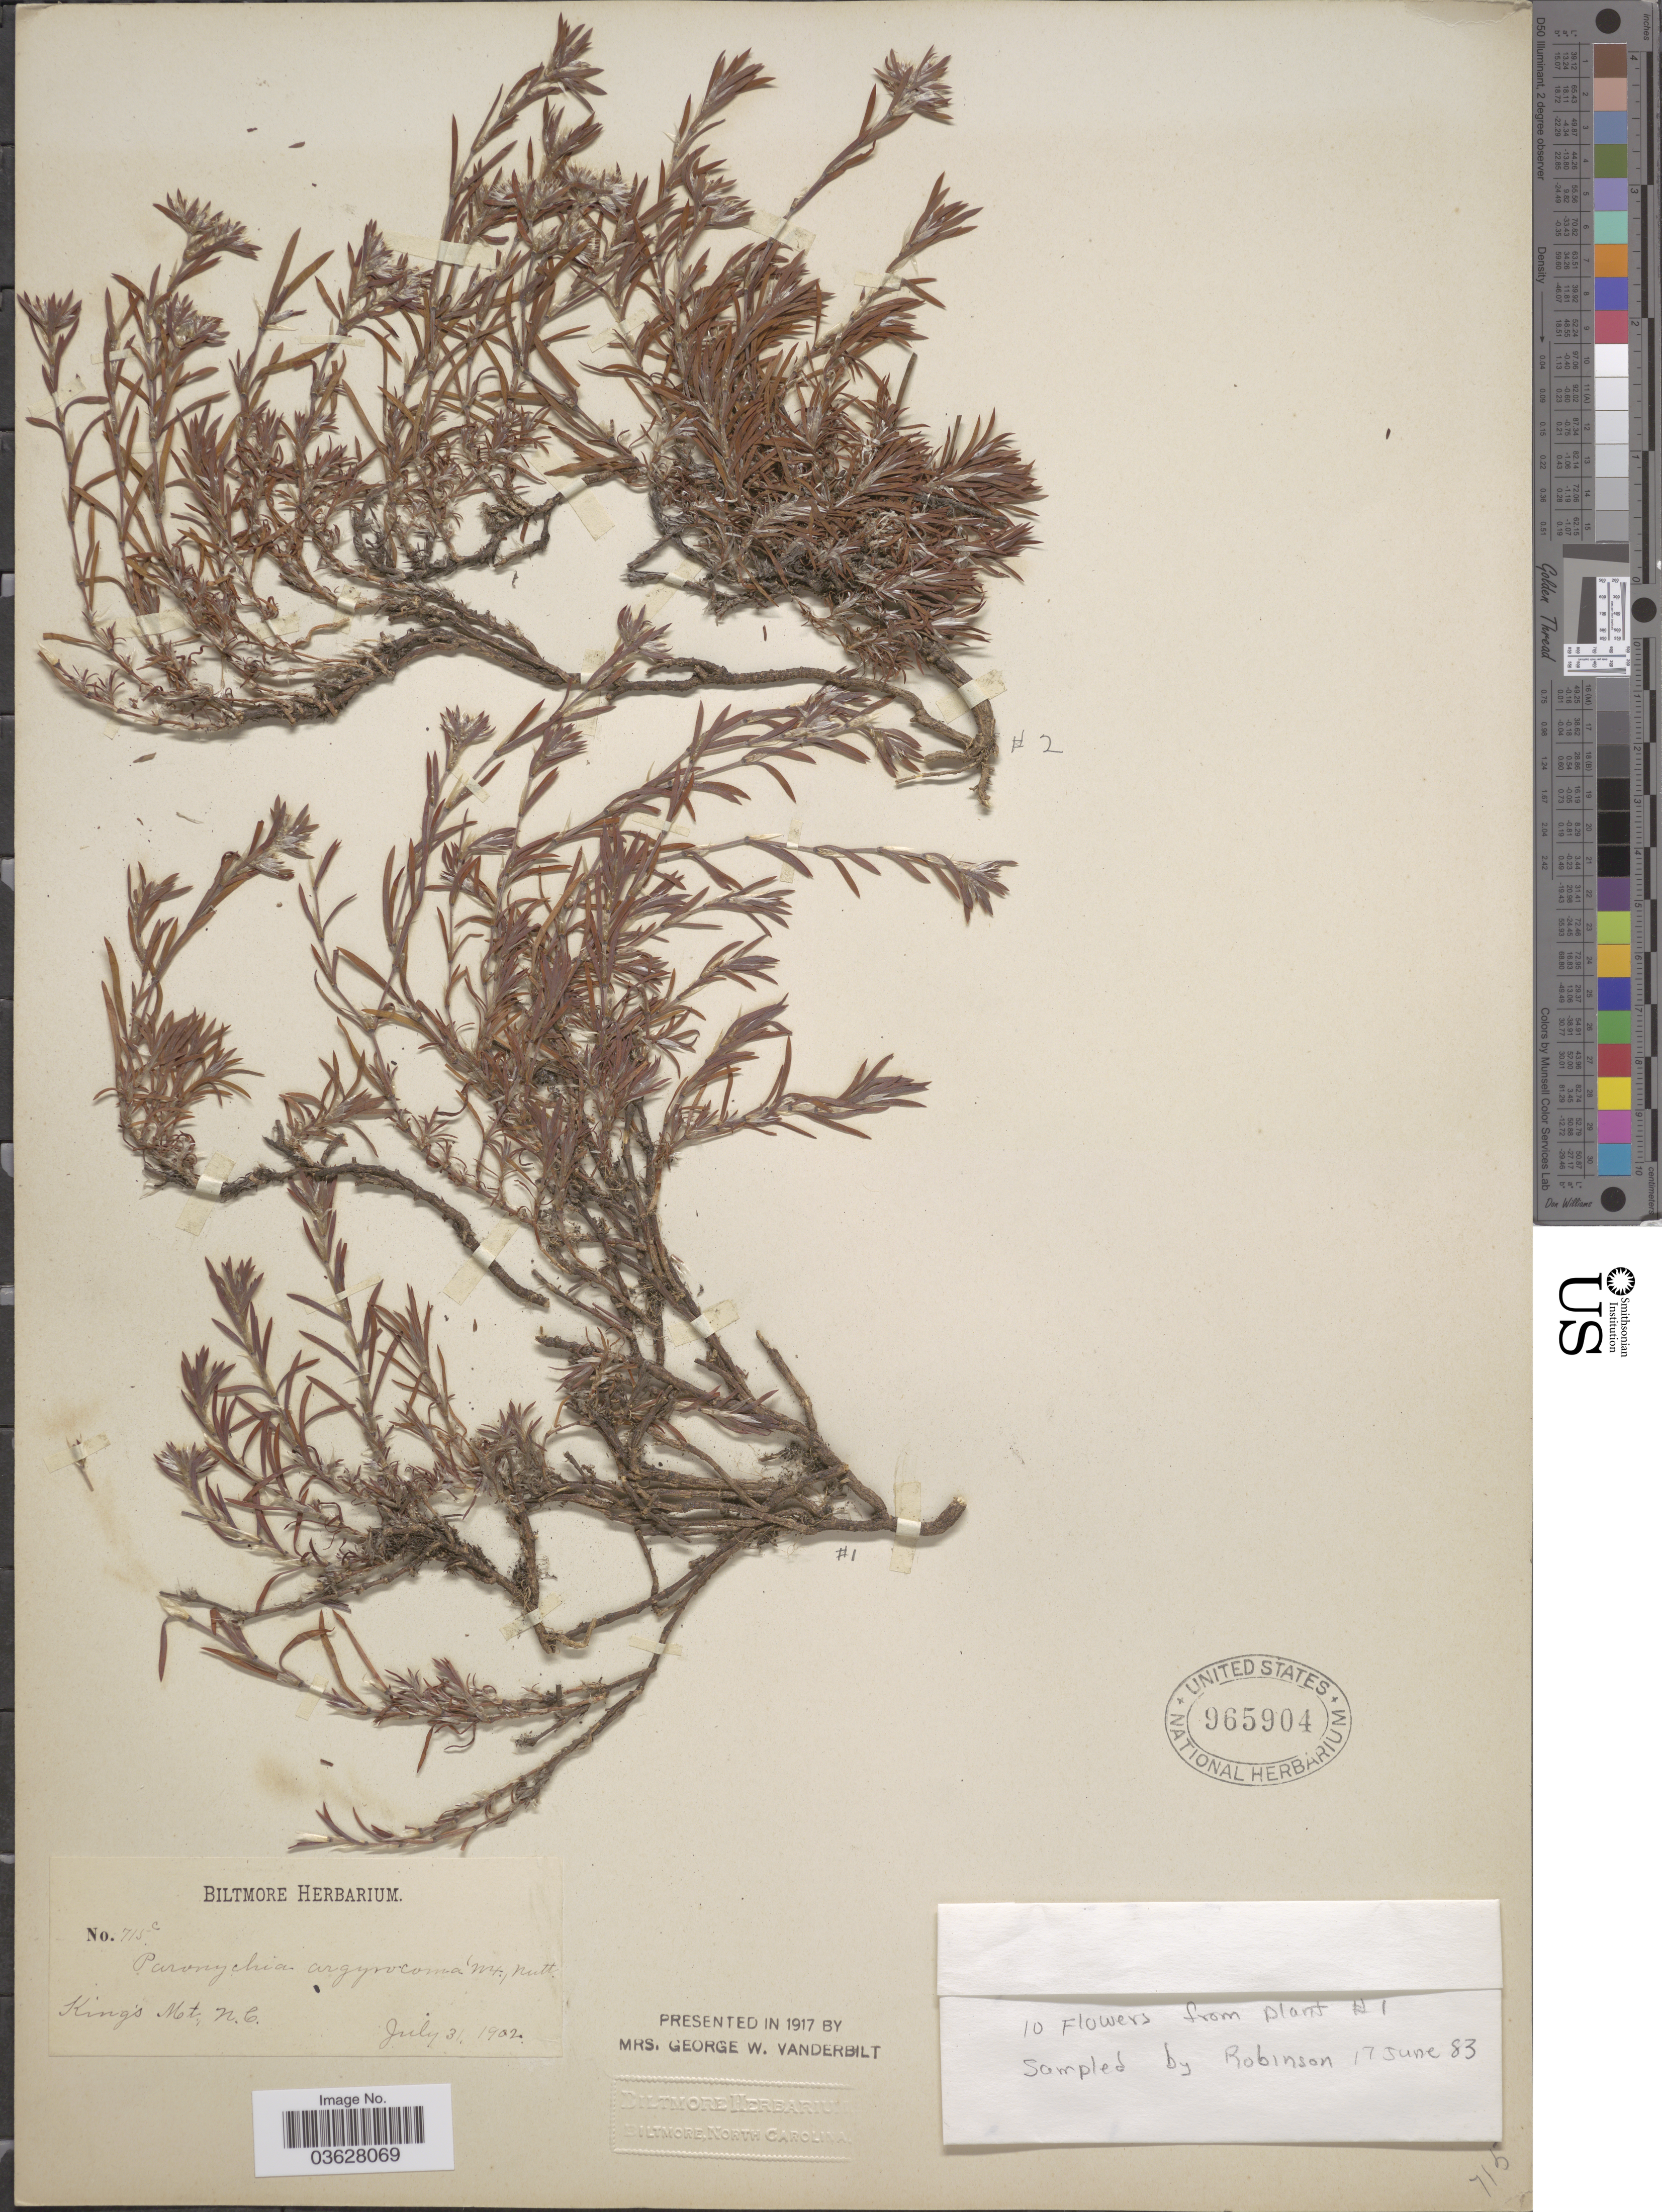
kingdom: Plantae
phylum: Tracheophyta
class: Magnoliopsida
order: Caryophyllales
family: Caryophyllaceae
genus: Paronychia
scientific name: Paronychia argyrocoma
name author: (Michx.) Nutt.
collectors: ex herb. Biltmore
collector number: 715c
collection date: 1902-07-31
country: United States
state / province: North Carolina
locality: King's Mt.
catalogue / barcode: US 965904